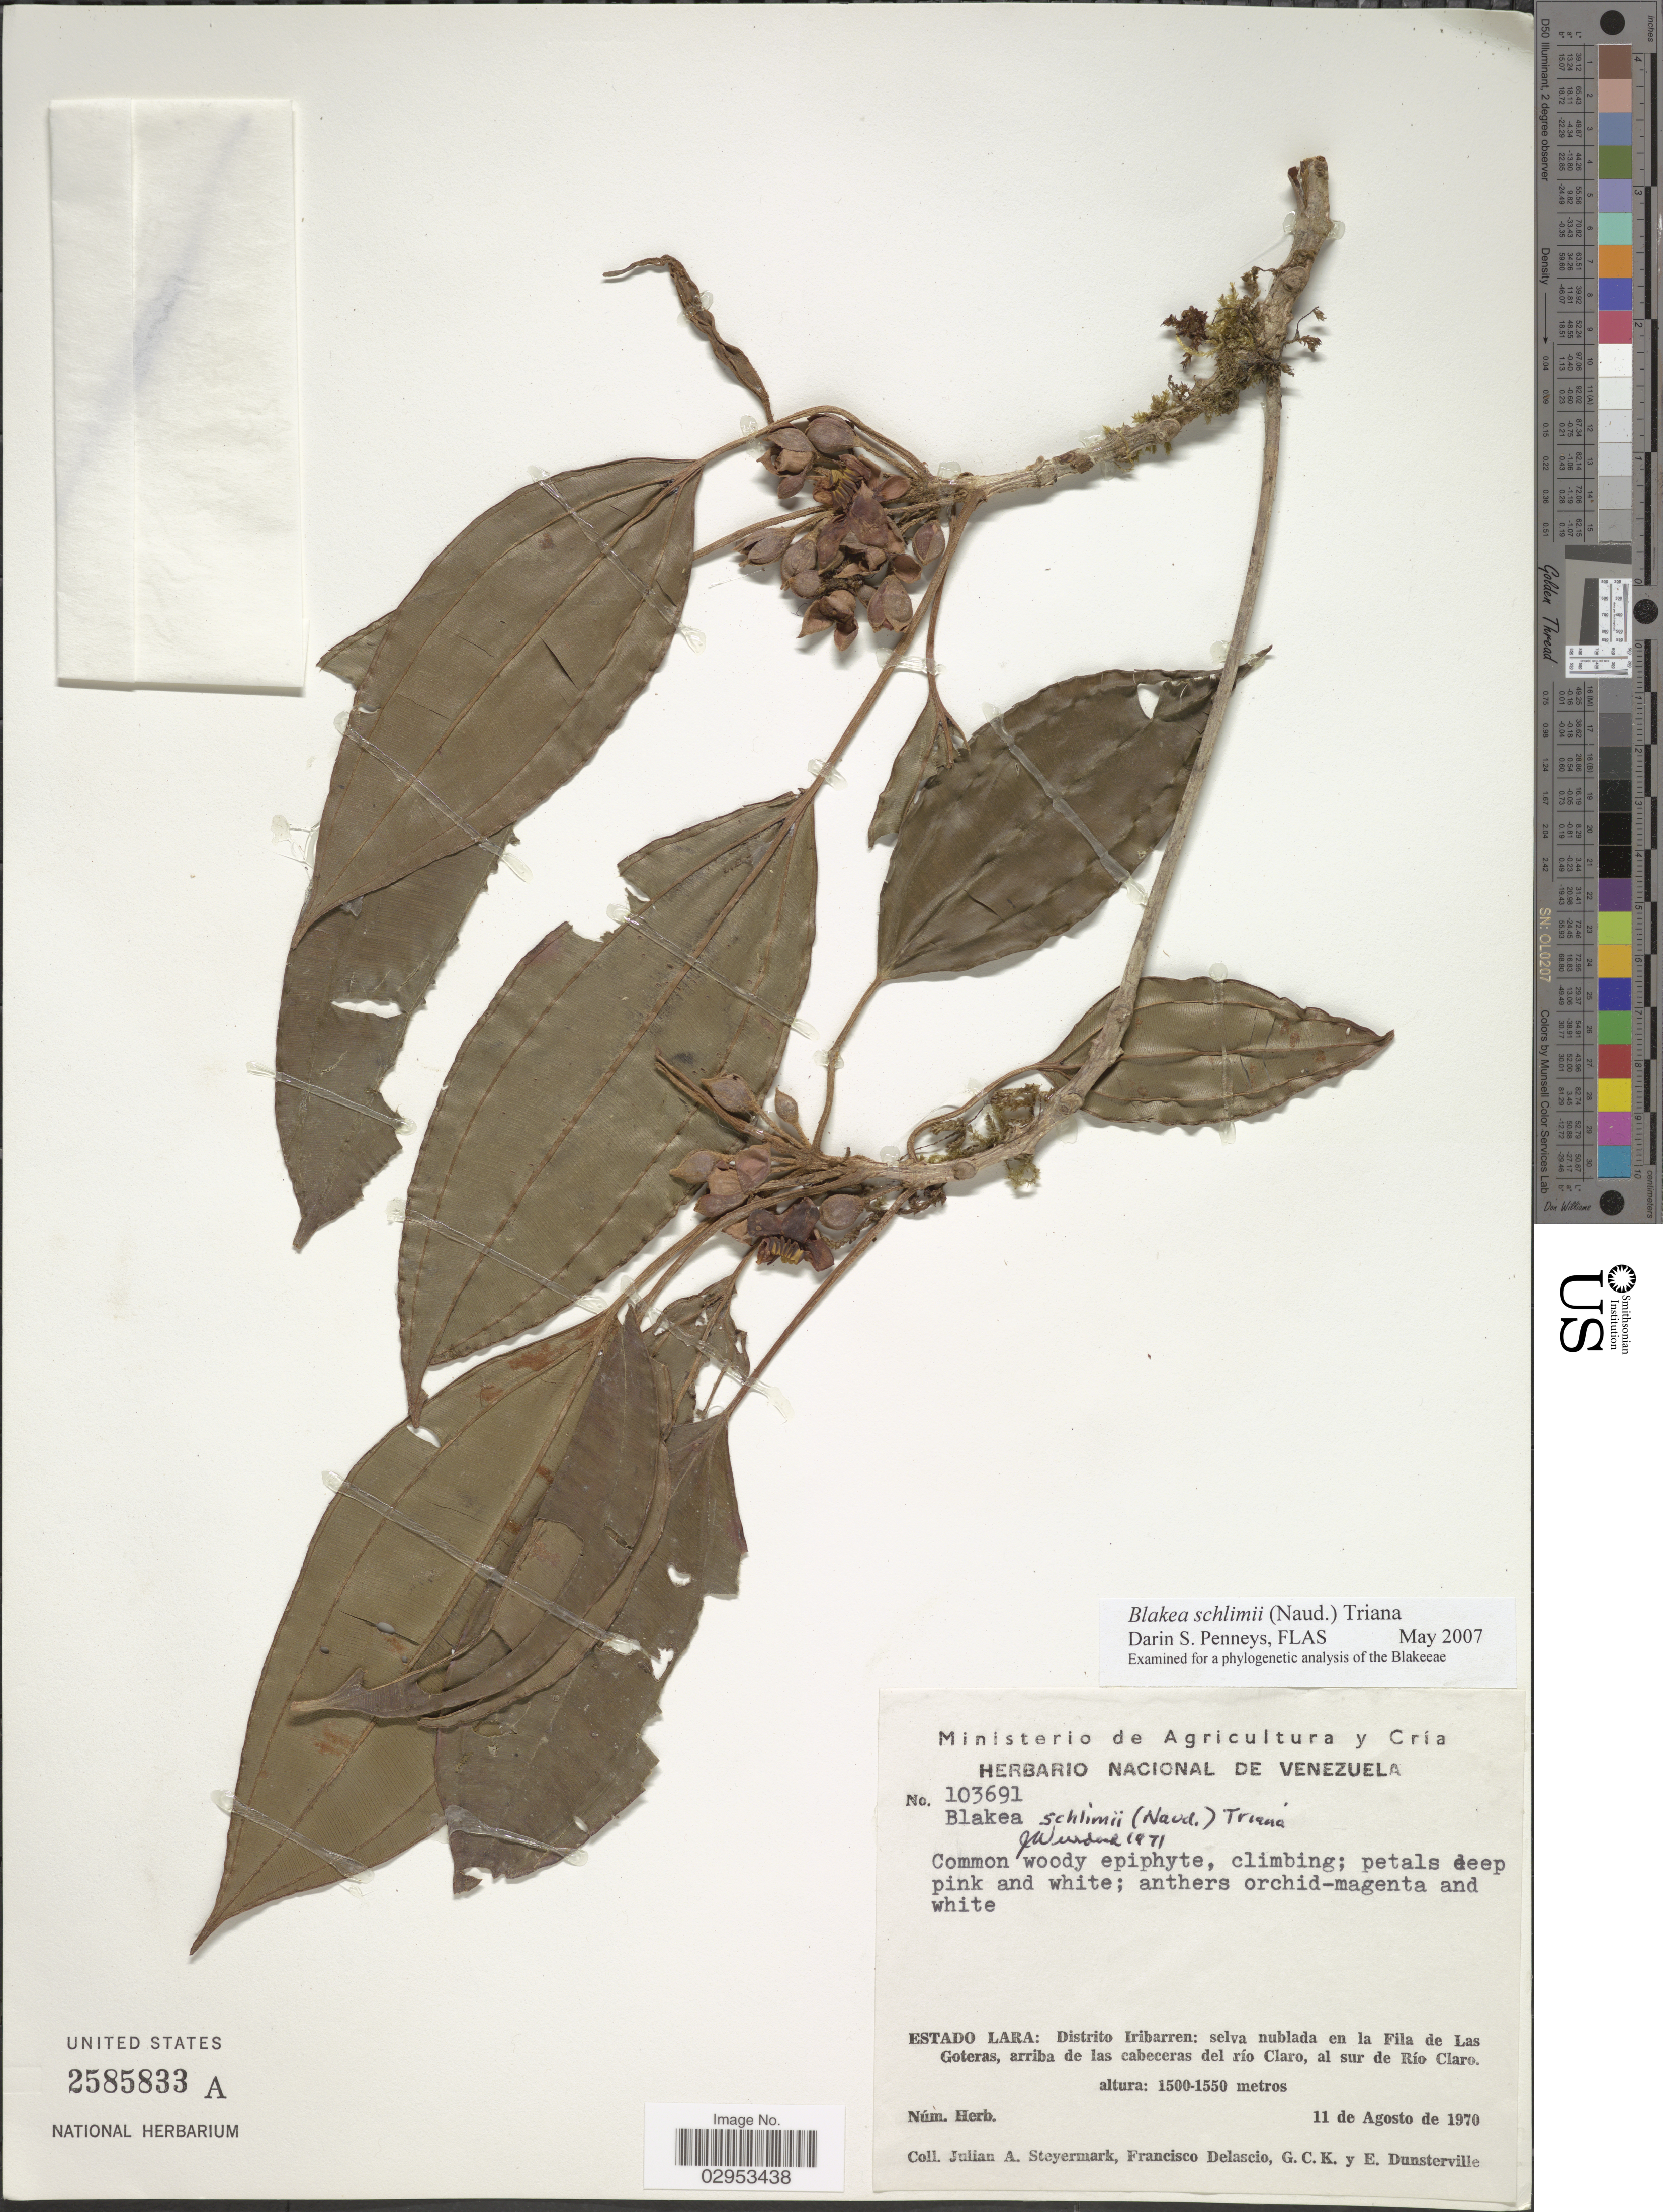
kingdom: Plantae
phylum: Tracheophyta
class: Magnoliopsida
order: Myrtales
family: Melastomataceae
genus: Blakea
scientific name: Blakea schlimii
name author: (Naudin) Triana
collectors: J. Steyermark, F. Delascio, G. C. K. Dunsterville & E. Dunsterville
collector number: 103691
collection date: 1970-08-11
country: Venezuela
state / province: Lara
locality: Distrito Iribarren: selva nublada en la Fila de Las Goteras, arriba de las cabeceras del río Claro, al sur de Río Claro.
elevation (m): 1500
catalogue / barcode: US 2585833A